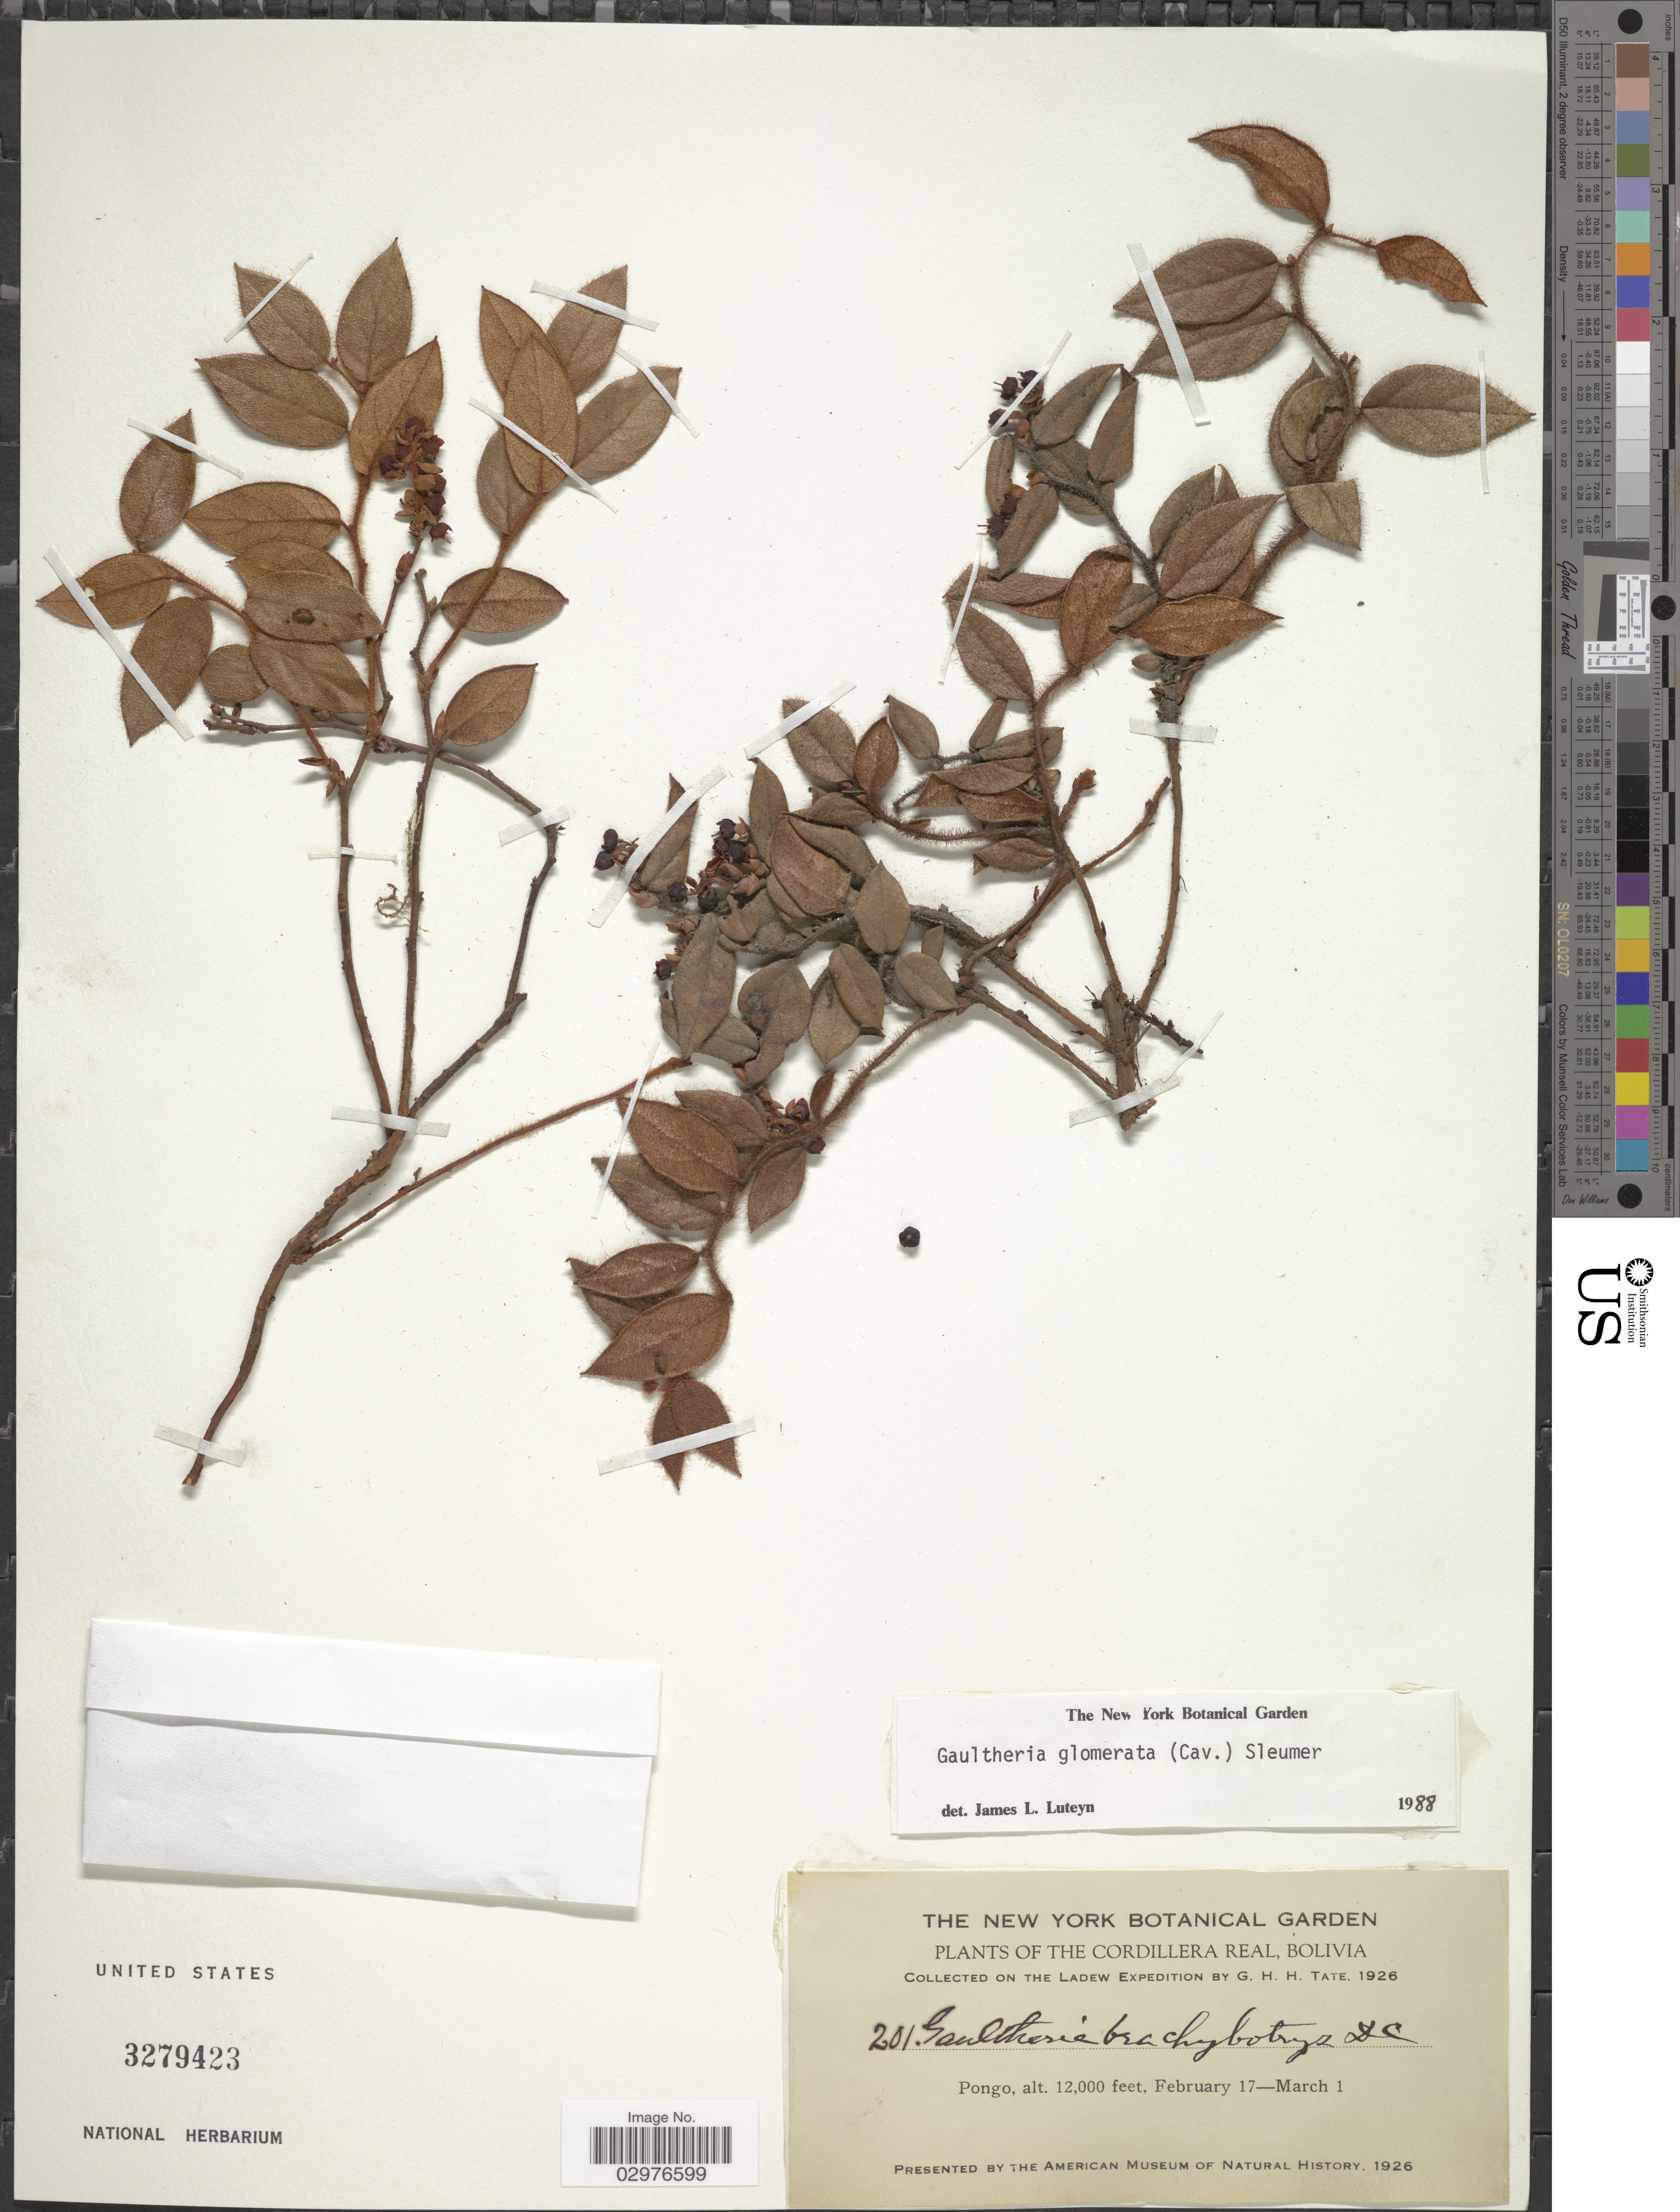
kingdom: Plantae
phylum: Tracheophyta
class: Magnoliopsida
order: Ericales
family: Ericaceae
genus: Gaultheria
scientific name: Gaultheria glomerata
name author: (Cav.) Sleumer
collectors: G. H. H.Tate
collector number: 201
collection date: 1926-02-17/1926-03-01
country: Bolivia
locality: The Cordillera Real. Ladew. Pongo.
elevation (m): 3658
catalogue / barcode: US 3279423